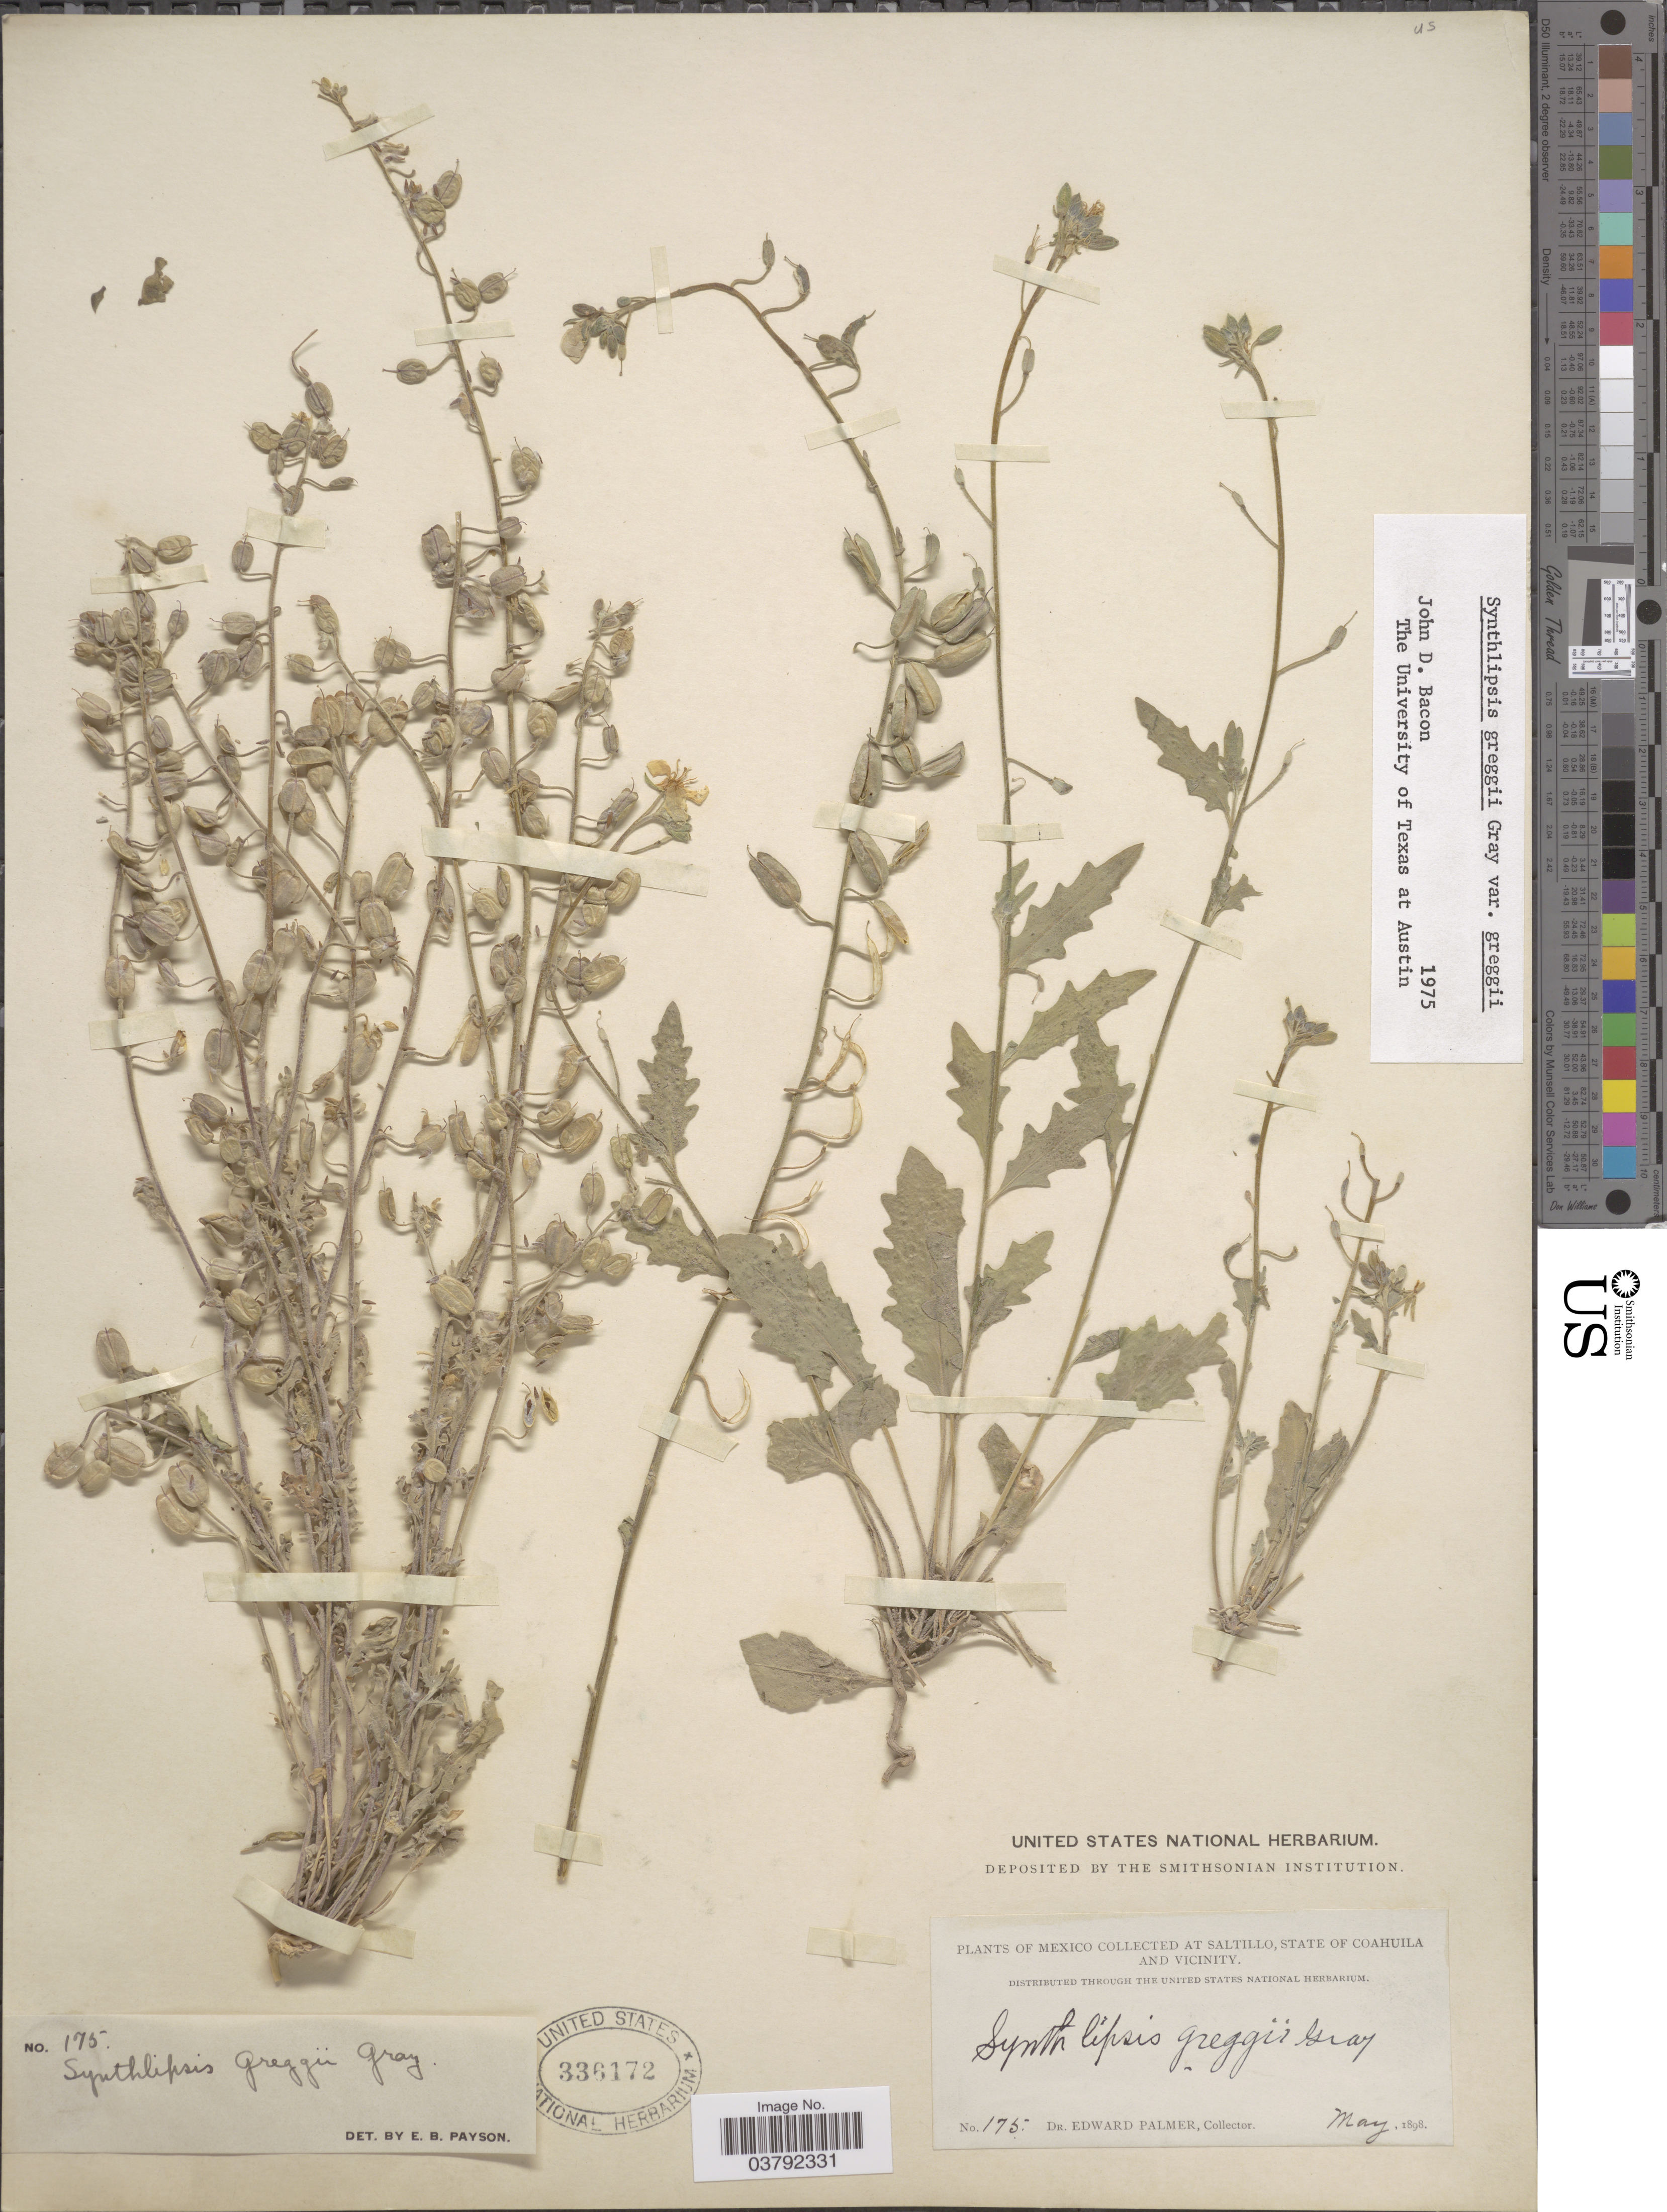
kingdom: Plantae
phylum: Tracheophyta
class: Magnoliopsida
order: Brassicales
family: Brassicaceae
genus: Synthlipsis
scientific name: Synthlipsis greggii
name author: A. Gray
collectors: E. Palmer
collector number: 175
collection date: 1898-05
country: Mexico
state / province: Coahuila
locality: Saltillo.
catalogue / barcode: US 336172